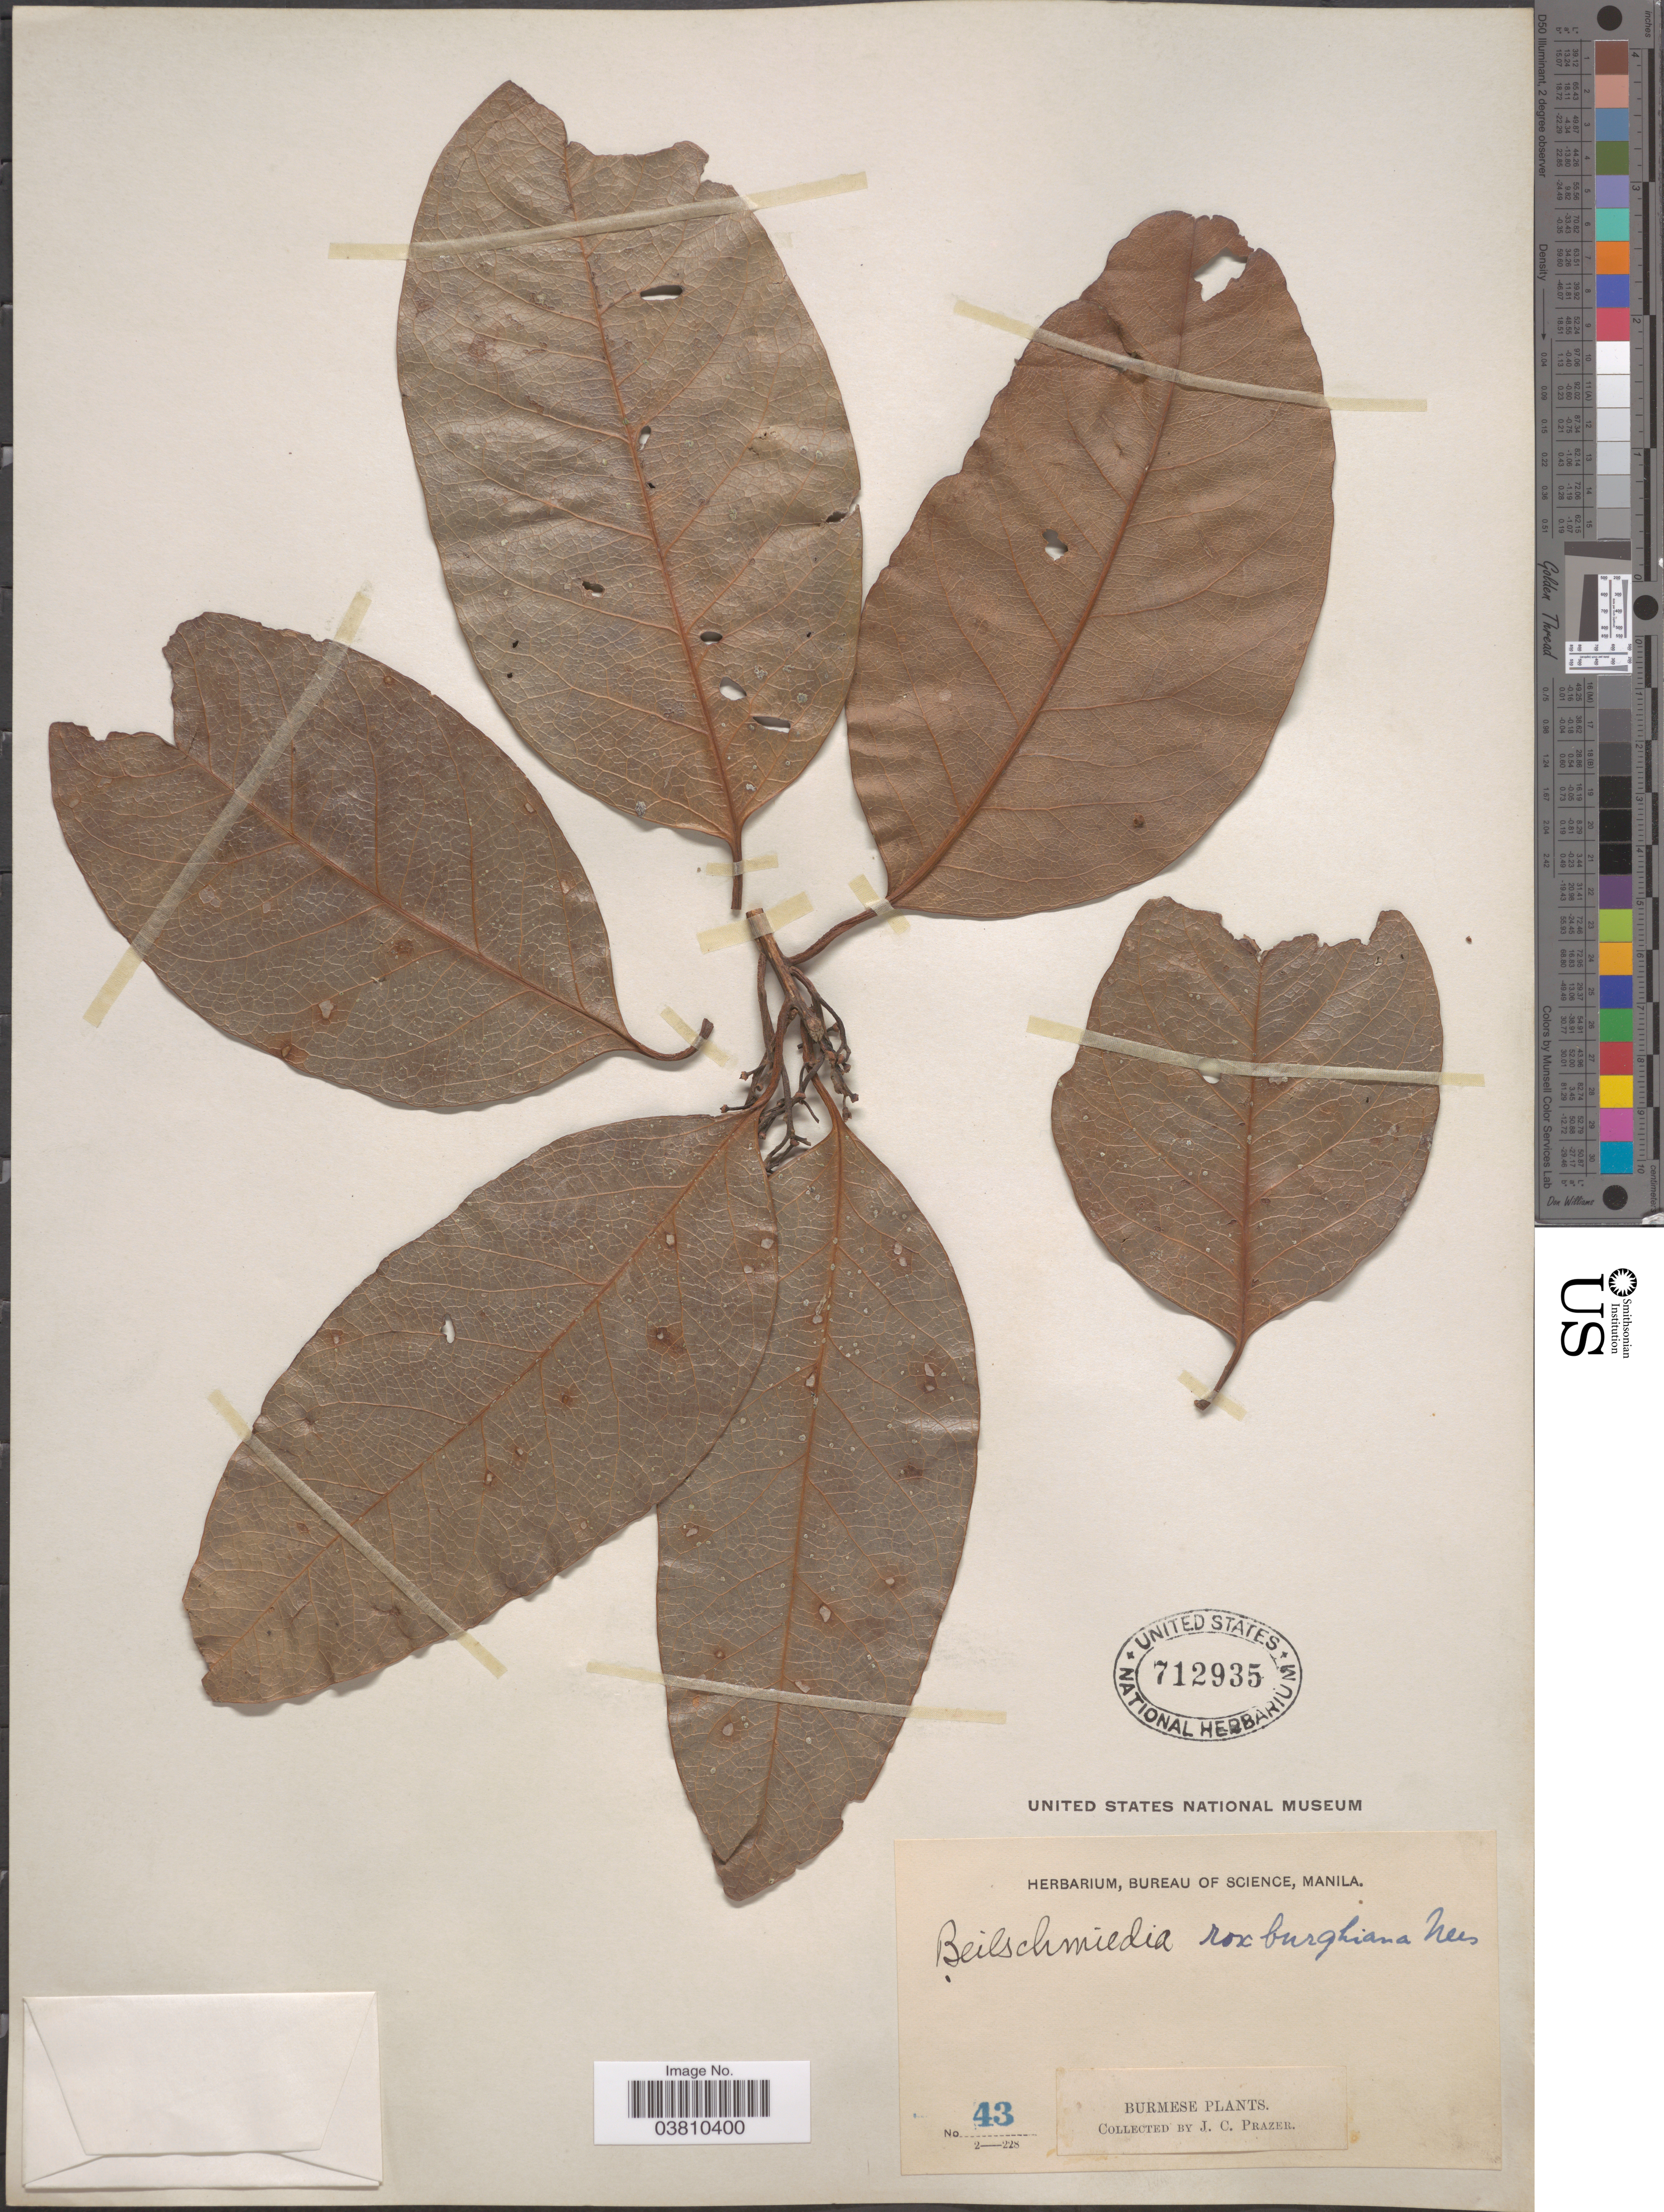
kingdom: Plantae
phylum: Tracheophyta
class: Magnoliopsida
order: Laurales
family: Lauraceae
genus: Beilschmiedia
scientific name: Beilschmiedia roxburghiana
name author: Nees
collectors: J. Prazer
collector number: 43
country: Myanmar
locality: Burmese.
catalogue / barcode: US 712935